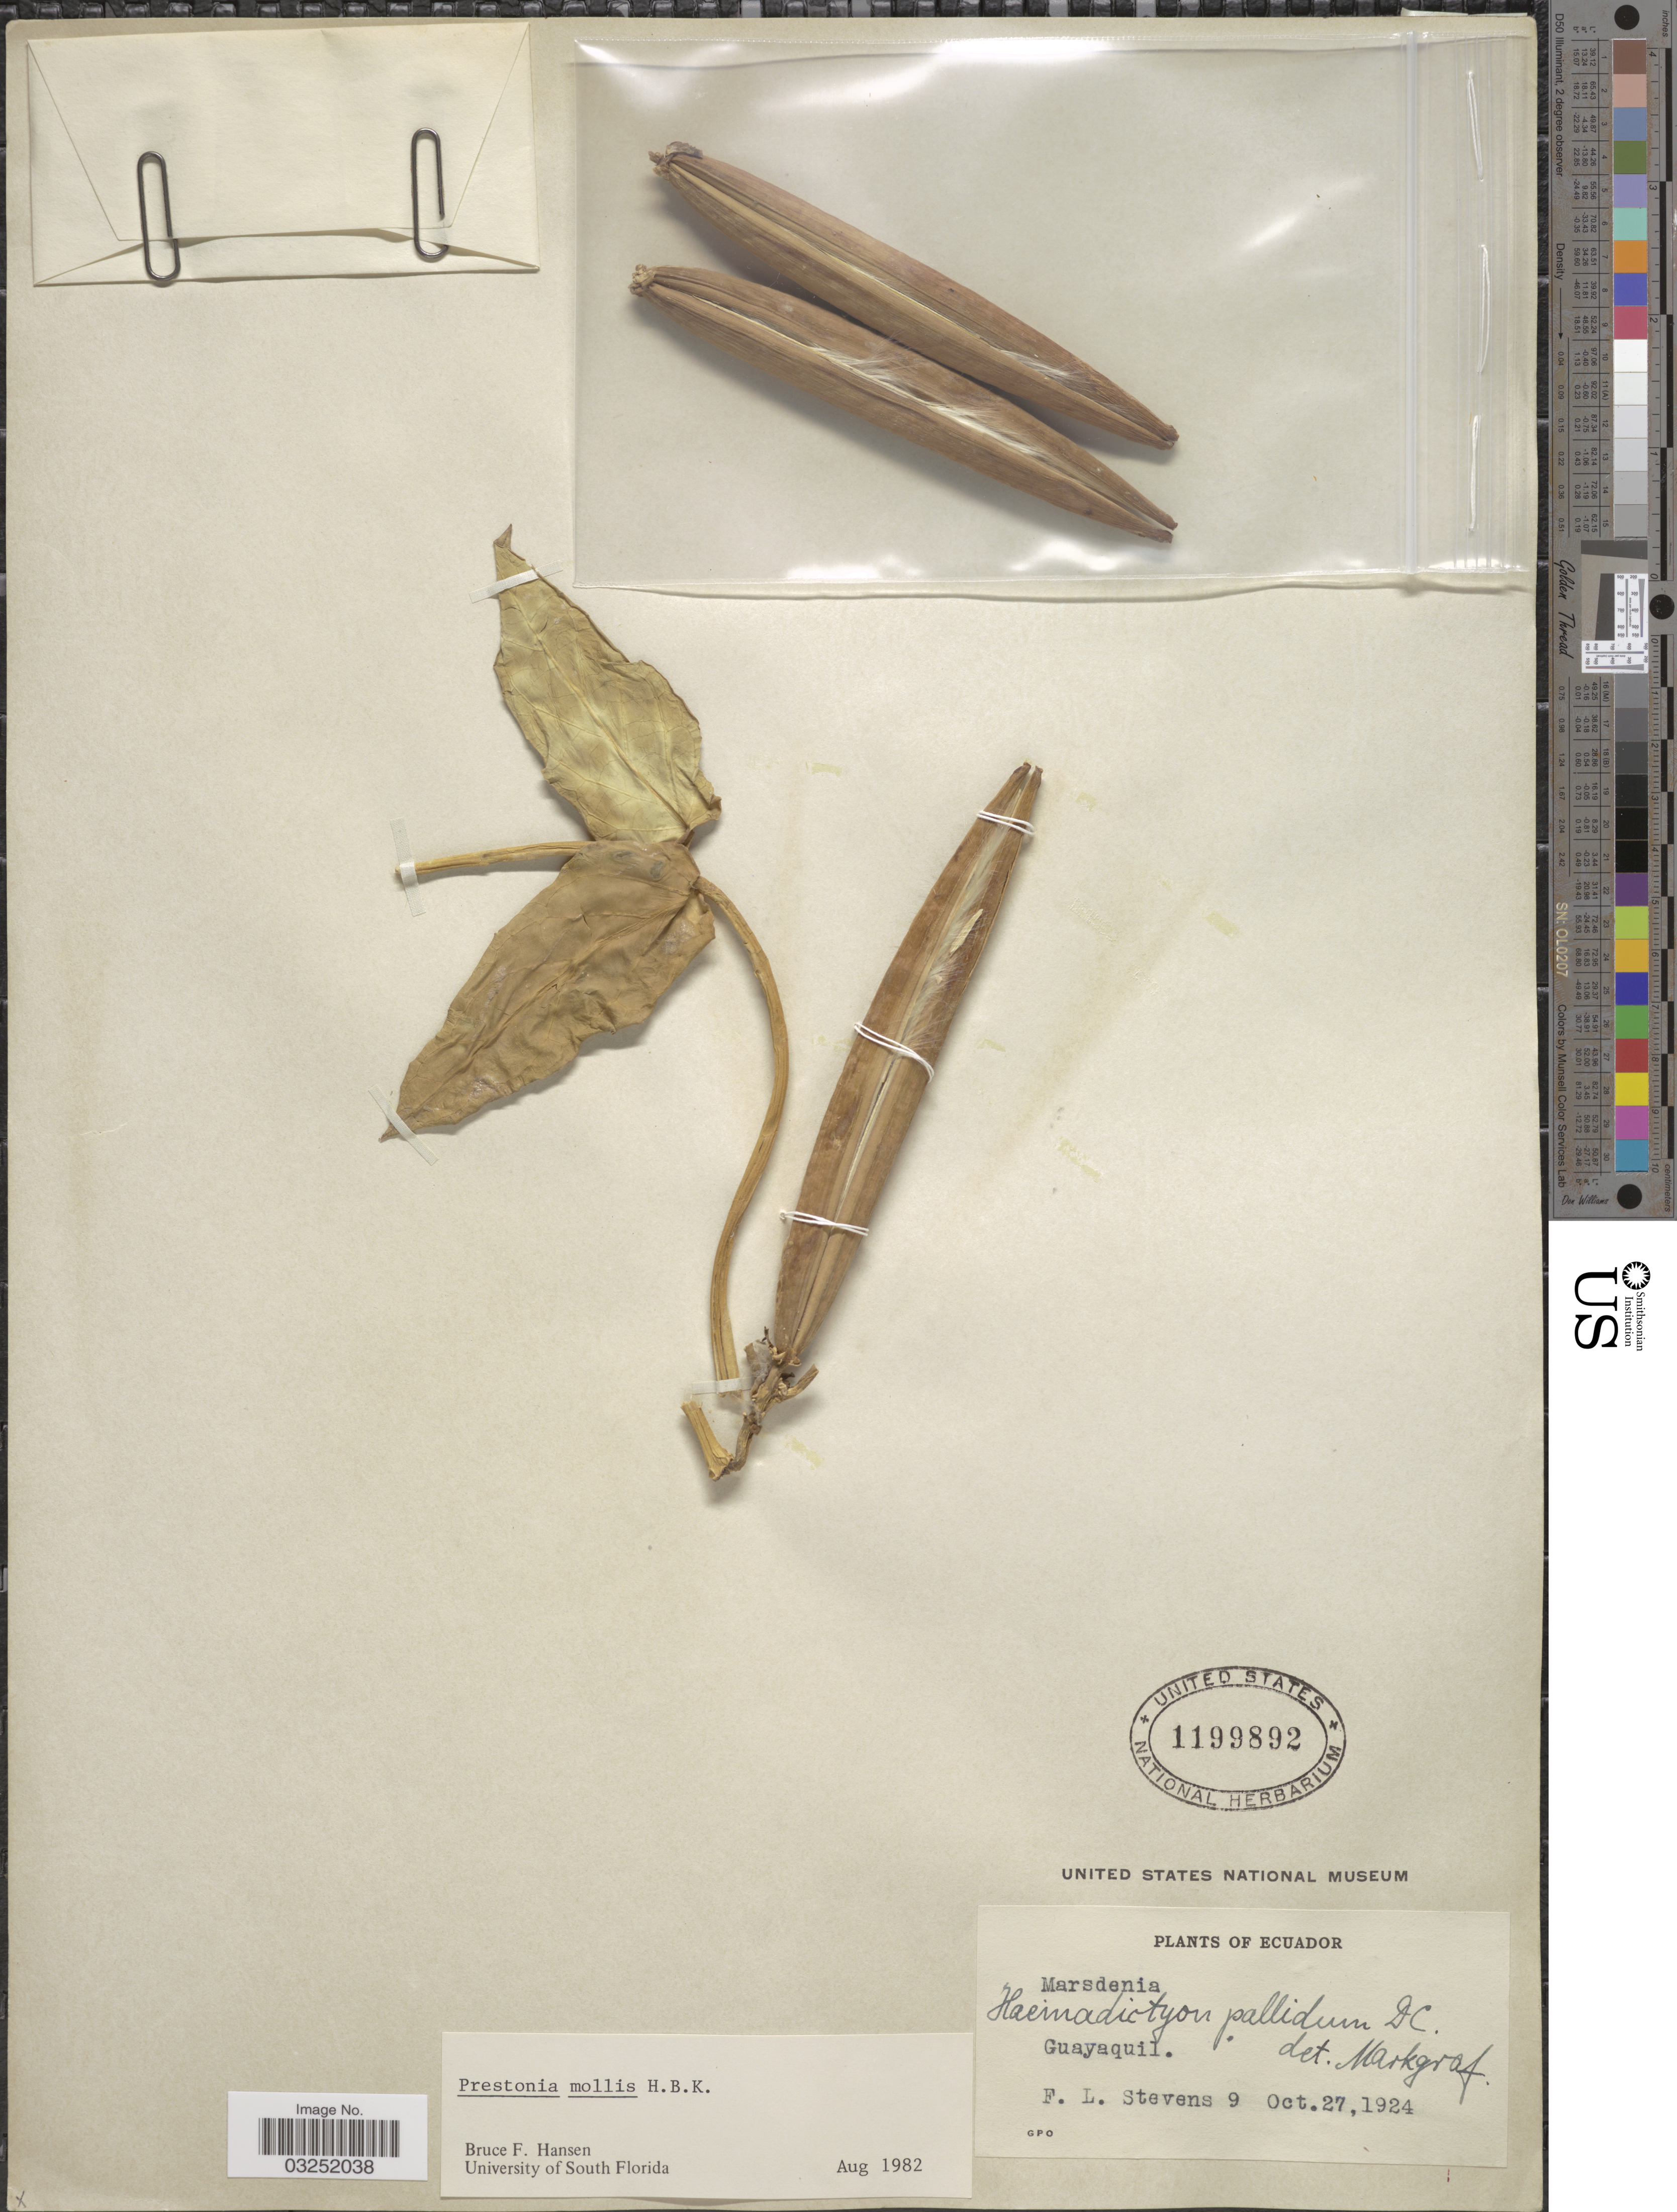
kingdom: Plantae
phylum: Tracheophyta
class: Magnoliopsida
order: Gentianales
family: Apocynaceae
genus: Prestonia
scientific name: Prestonia mollis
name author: Kunth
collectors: F. L. Stevens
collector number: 9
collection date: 1924-10-27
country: Ecuador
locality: Guayaquil.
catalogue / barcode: US 1199892